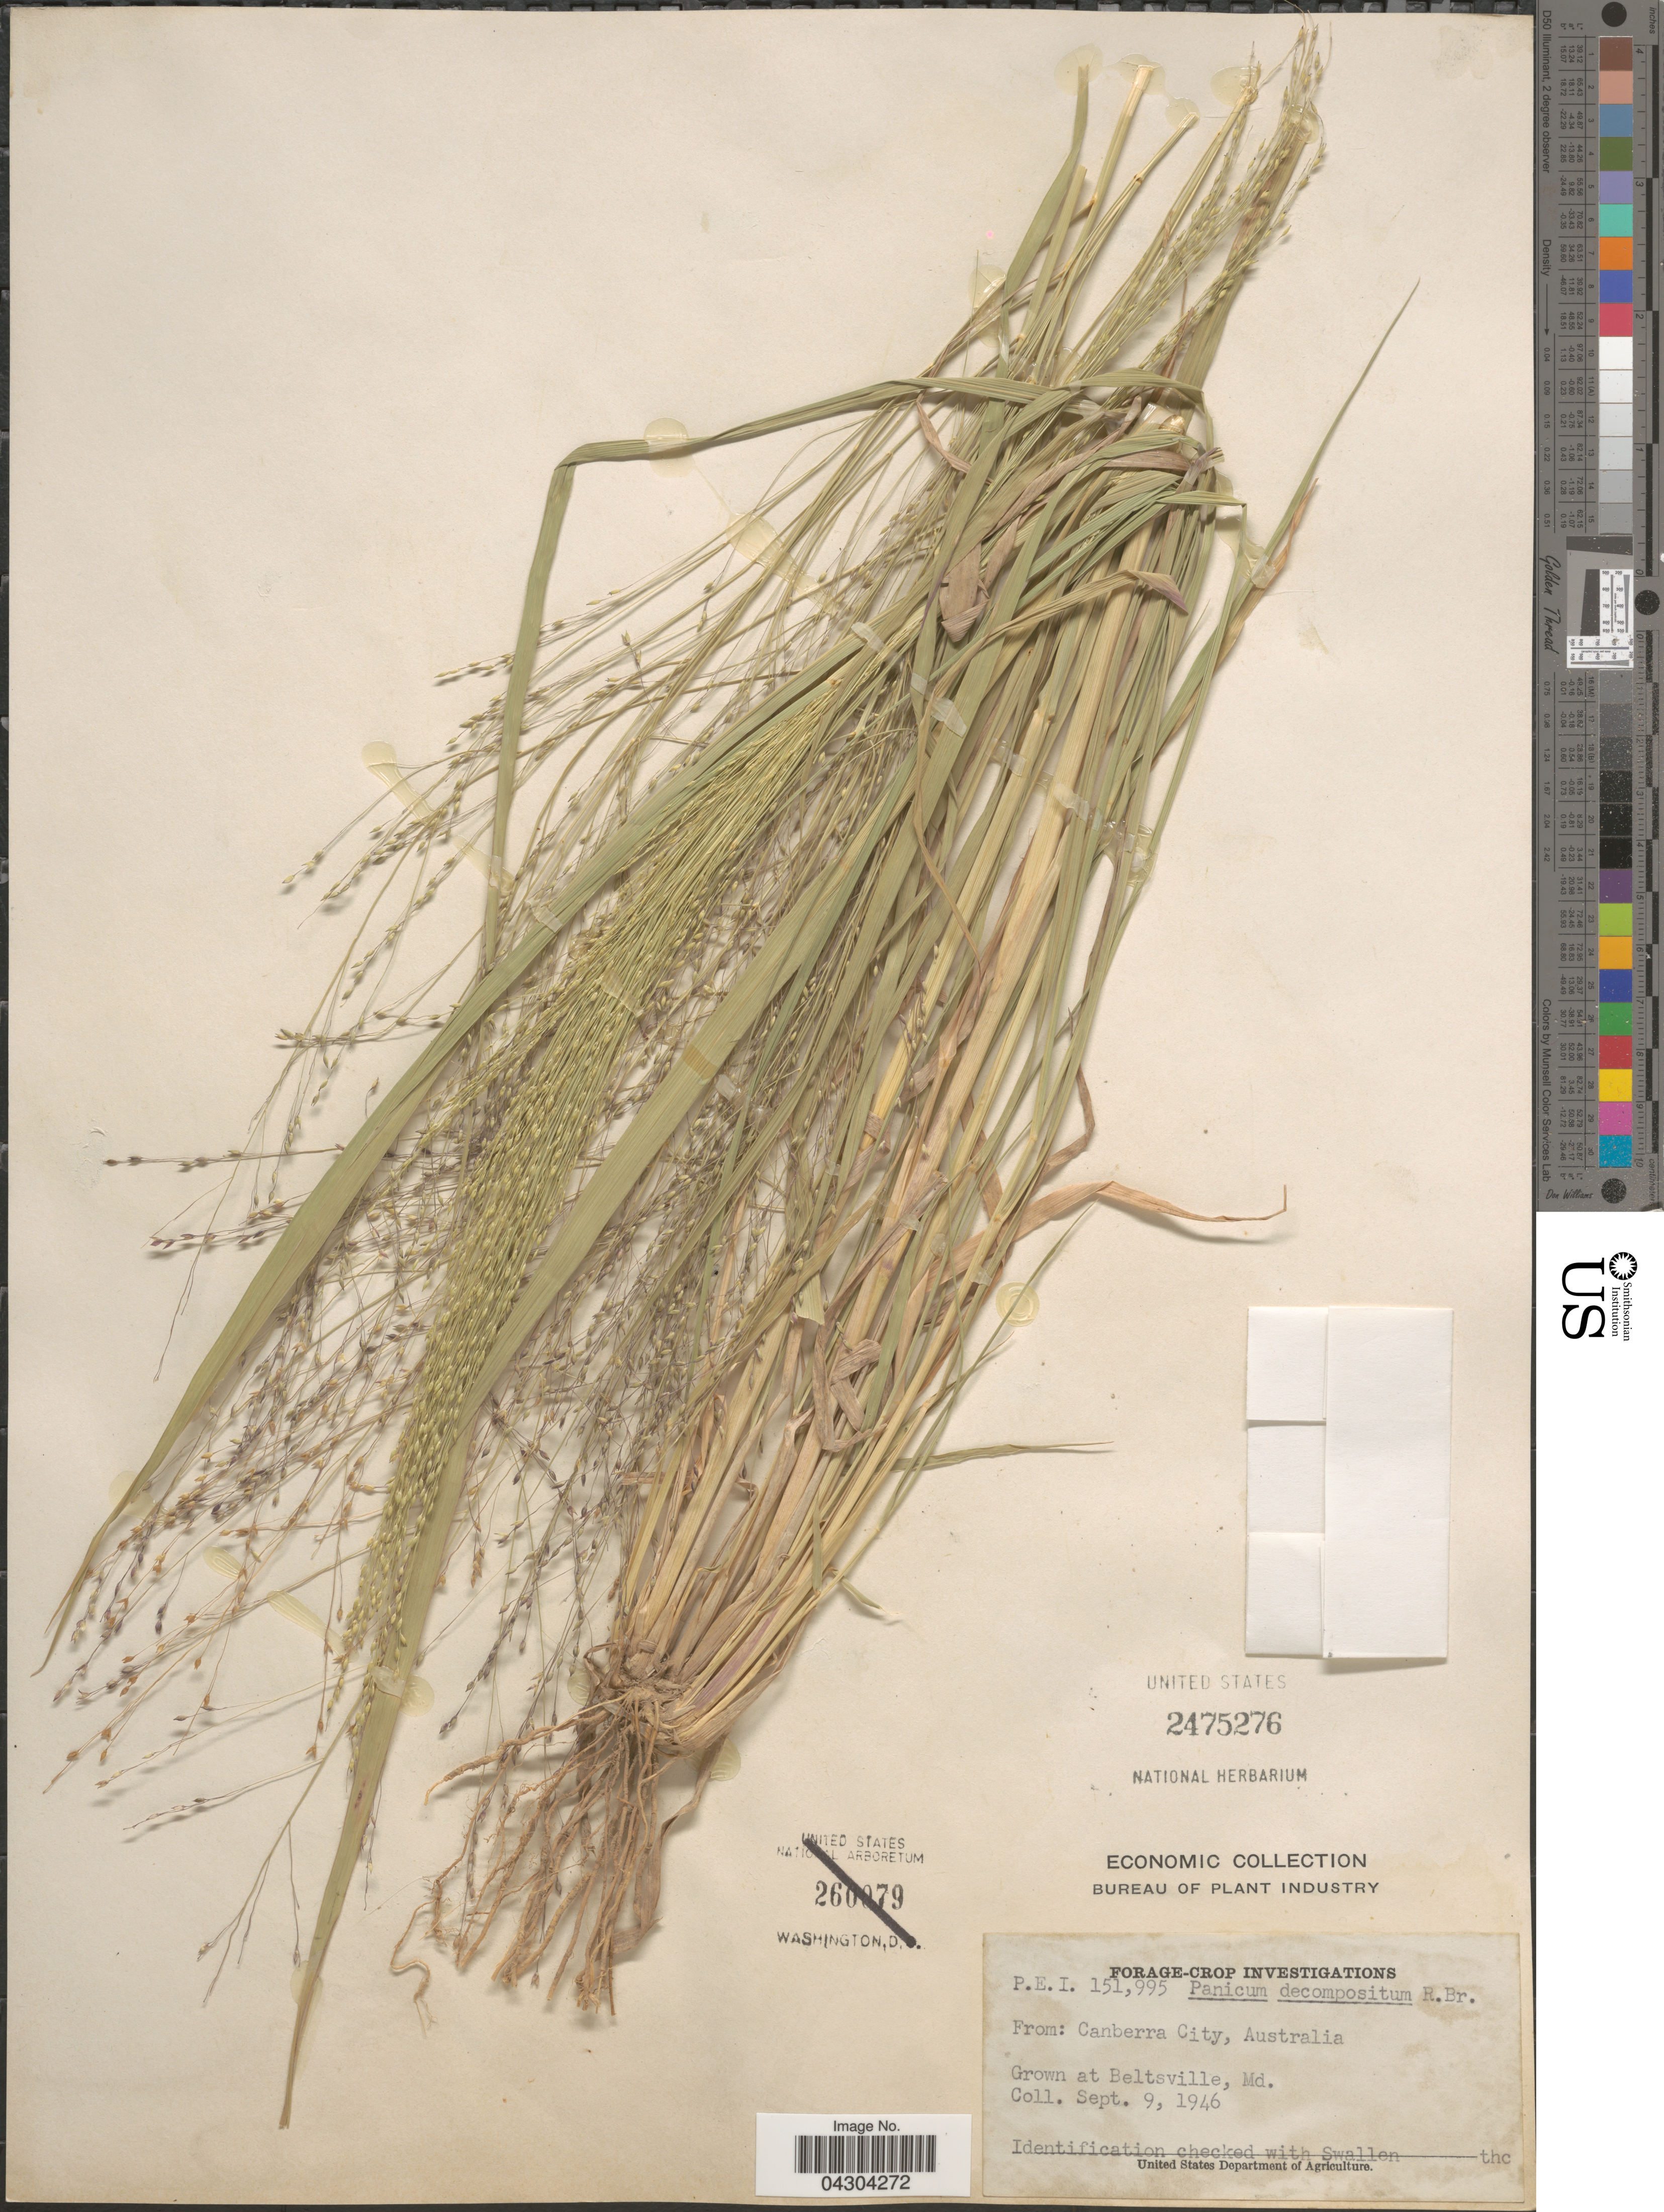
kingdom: Plantae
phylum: Tracheophyta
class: Liliopsida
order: Poales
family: Poaceae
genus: Panicum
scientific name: Panicum decompositum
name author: R. Br.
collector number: PEI151995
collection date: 1946-09-09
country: United States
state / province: Maryland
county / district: Prince George's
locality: Grown at Beltsville.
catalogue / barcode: US 2475276